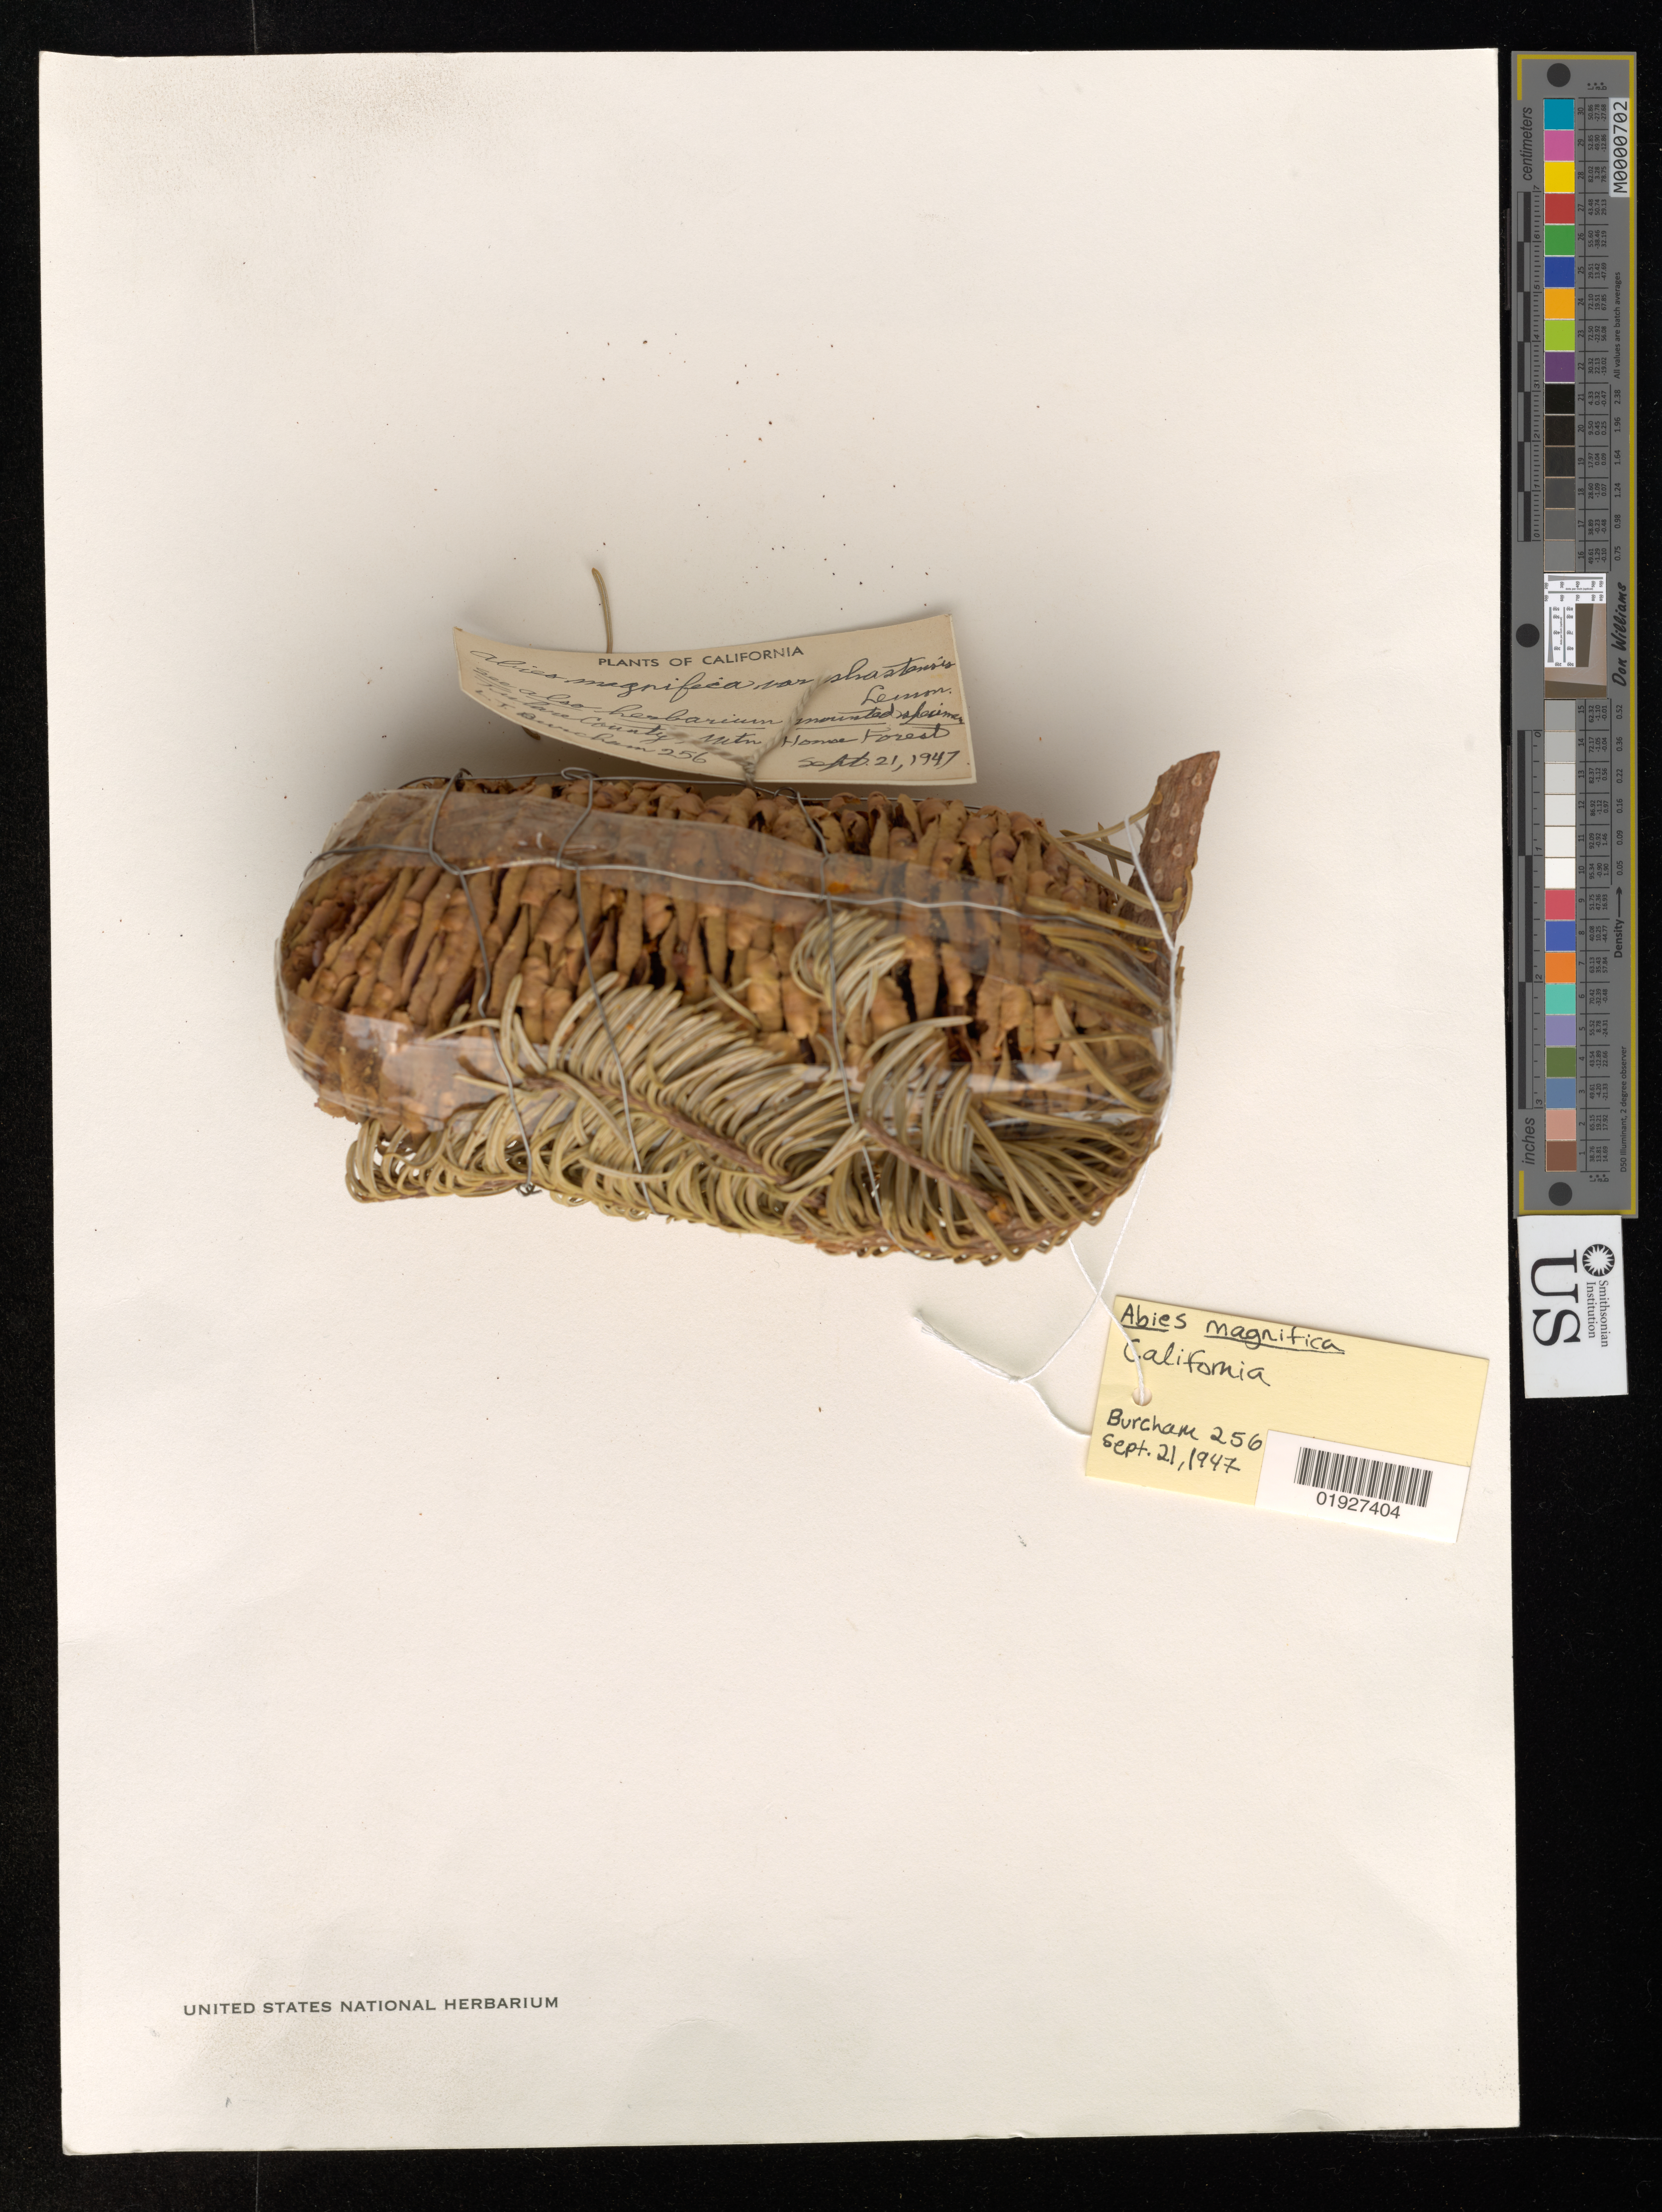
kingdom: Plantae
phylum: Tracheophyta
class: Pinopsida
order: Pinales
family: Pinaceae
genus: Abies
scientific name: Abies magnifica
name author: A. Murray bis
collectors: L. Burcham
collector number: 256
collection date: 1947-09-21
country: United States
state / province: California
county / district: Tulare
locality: Shasta Fir, Mountain Home Forest; SW¼ SE¼ sec 25, T19S, R30E, MDB+M, County Tulare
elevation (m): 6600